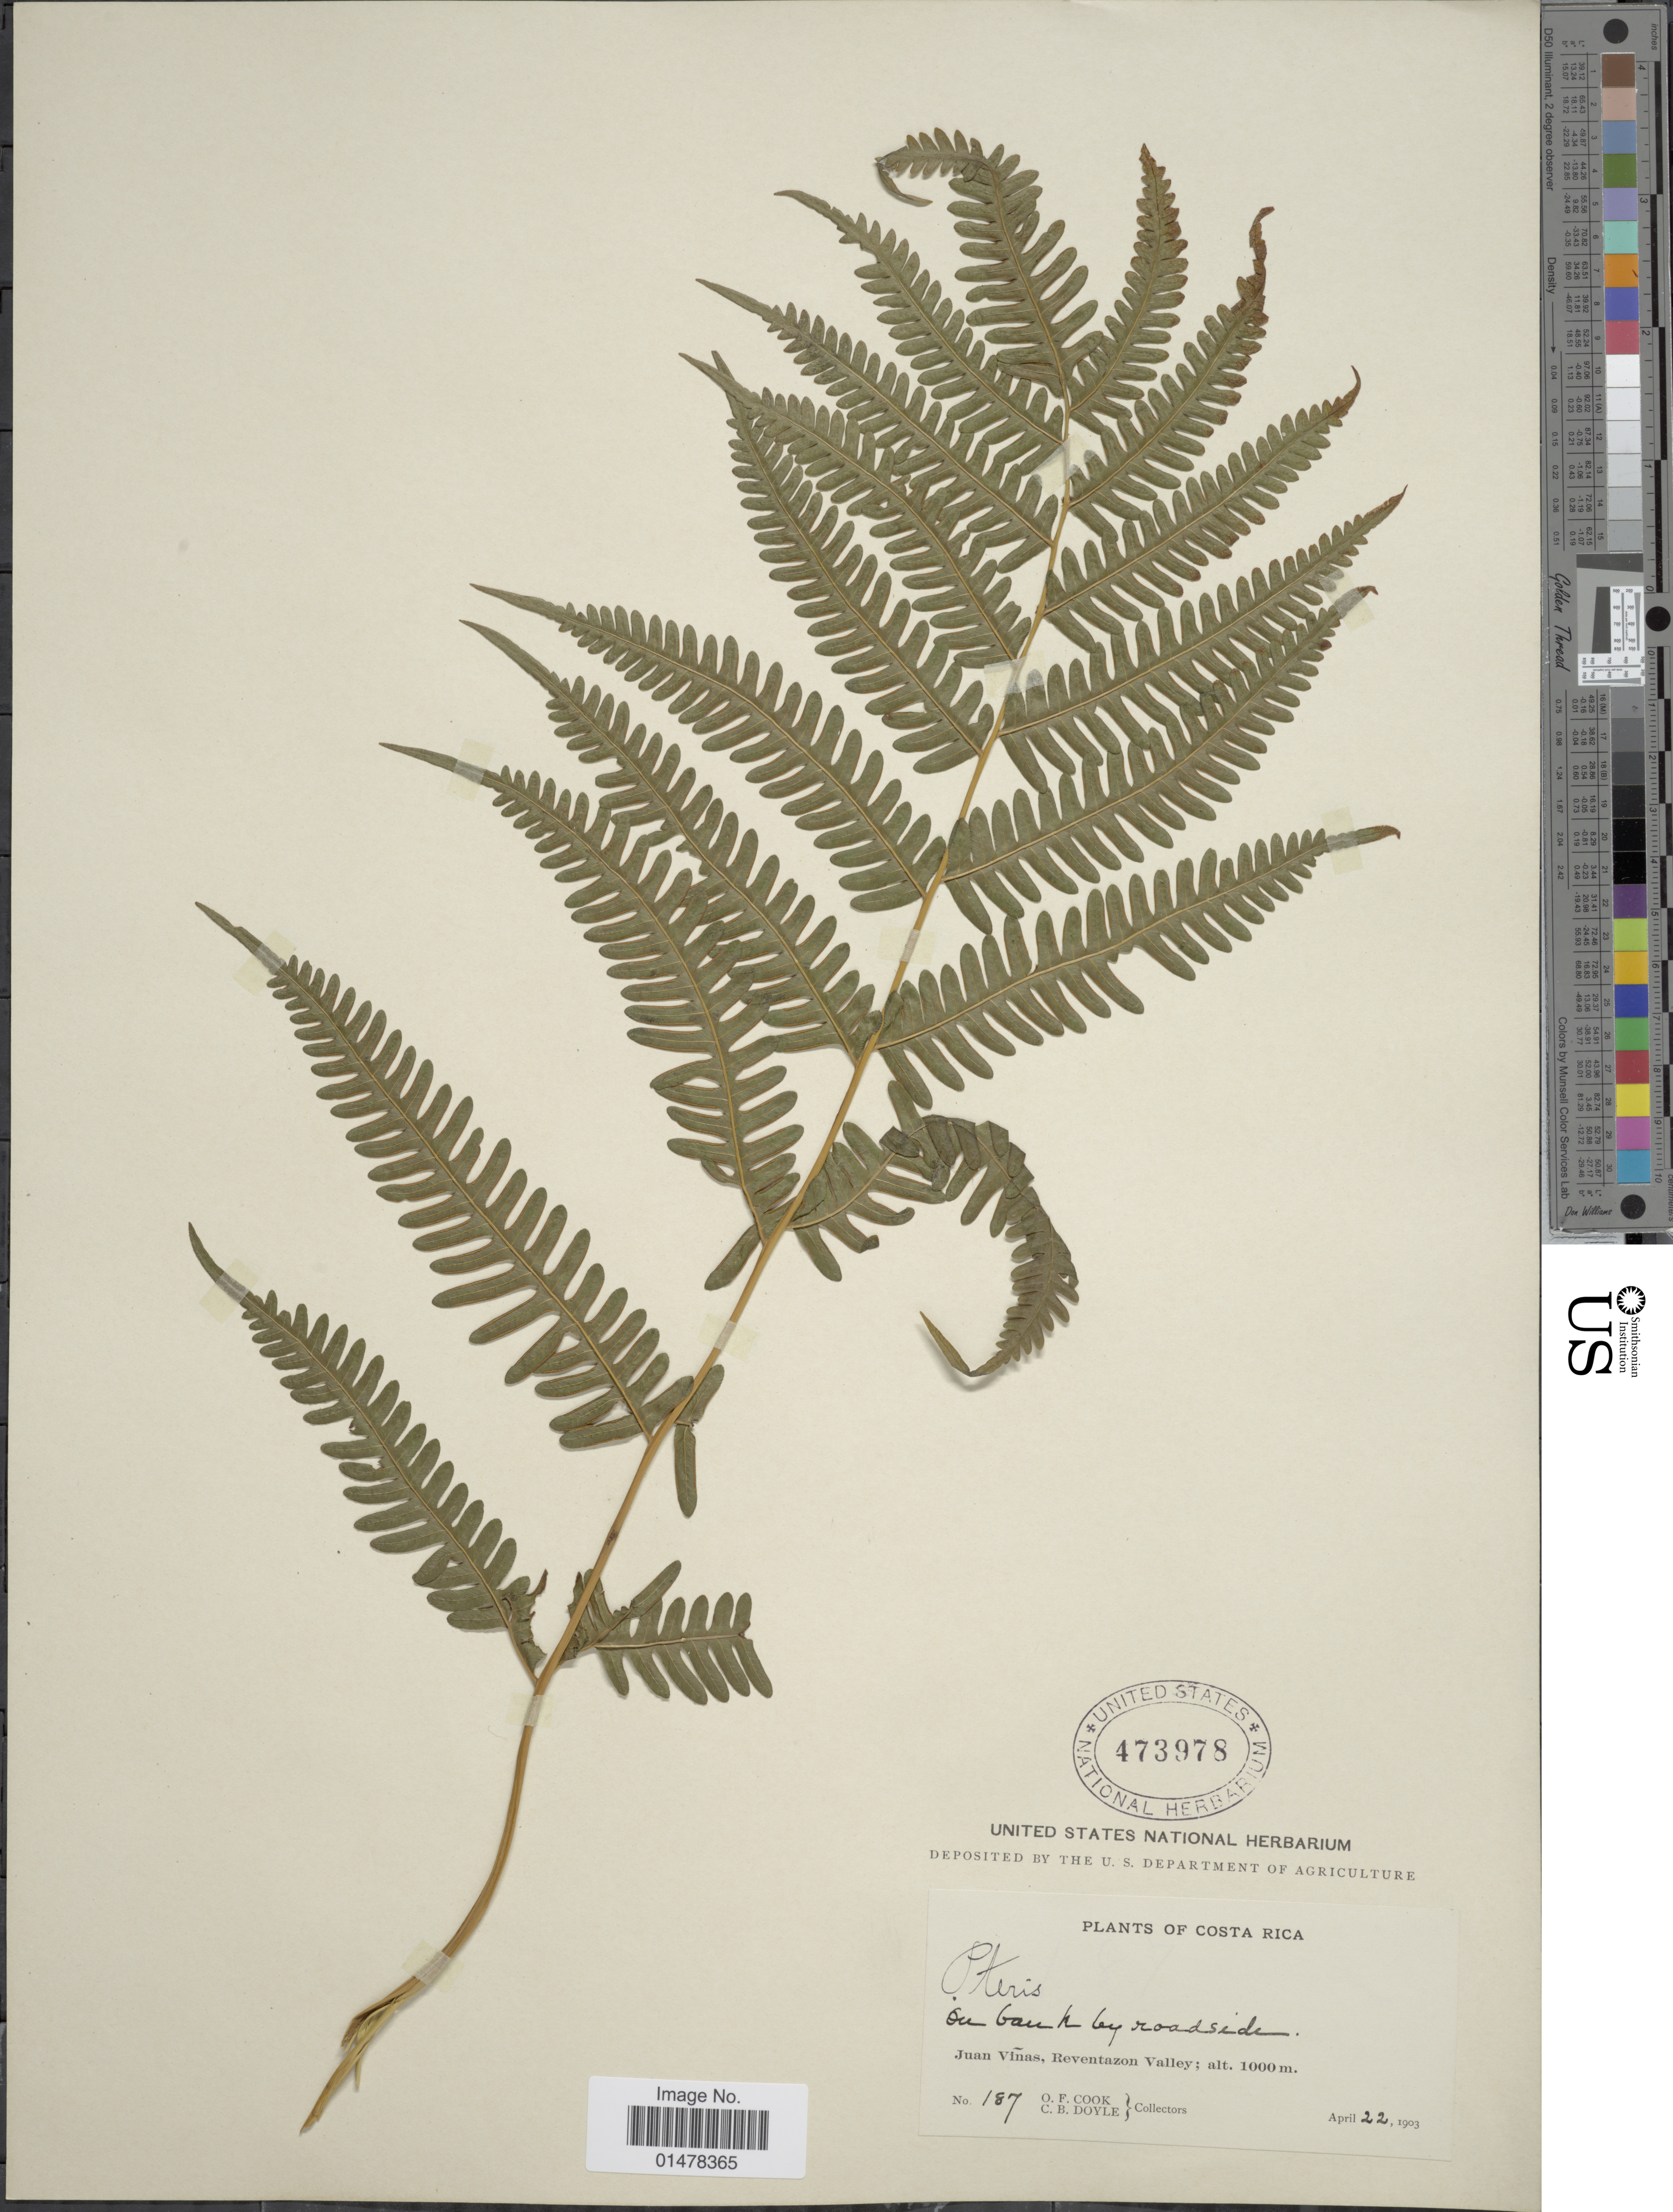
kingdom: Plantae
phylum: Tracheophyta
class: Polypodiopsida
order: Polypodiales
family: Pteridaceae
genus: Pteris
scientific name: Pteris quadriaurita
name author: Retz.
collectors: O. F. Cook & C. Doyle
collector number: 187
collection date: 1903-04-22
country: Costa Rica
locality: on bank by roadside, Juan Viñas, Reventazon Valley.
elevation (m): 1000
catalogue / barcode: US 473978